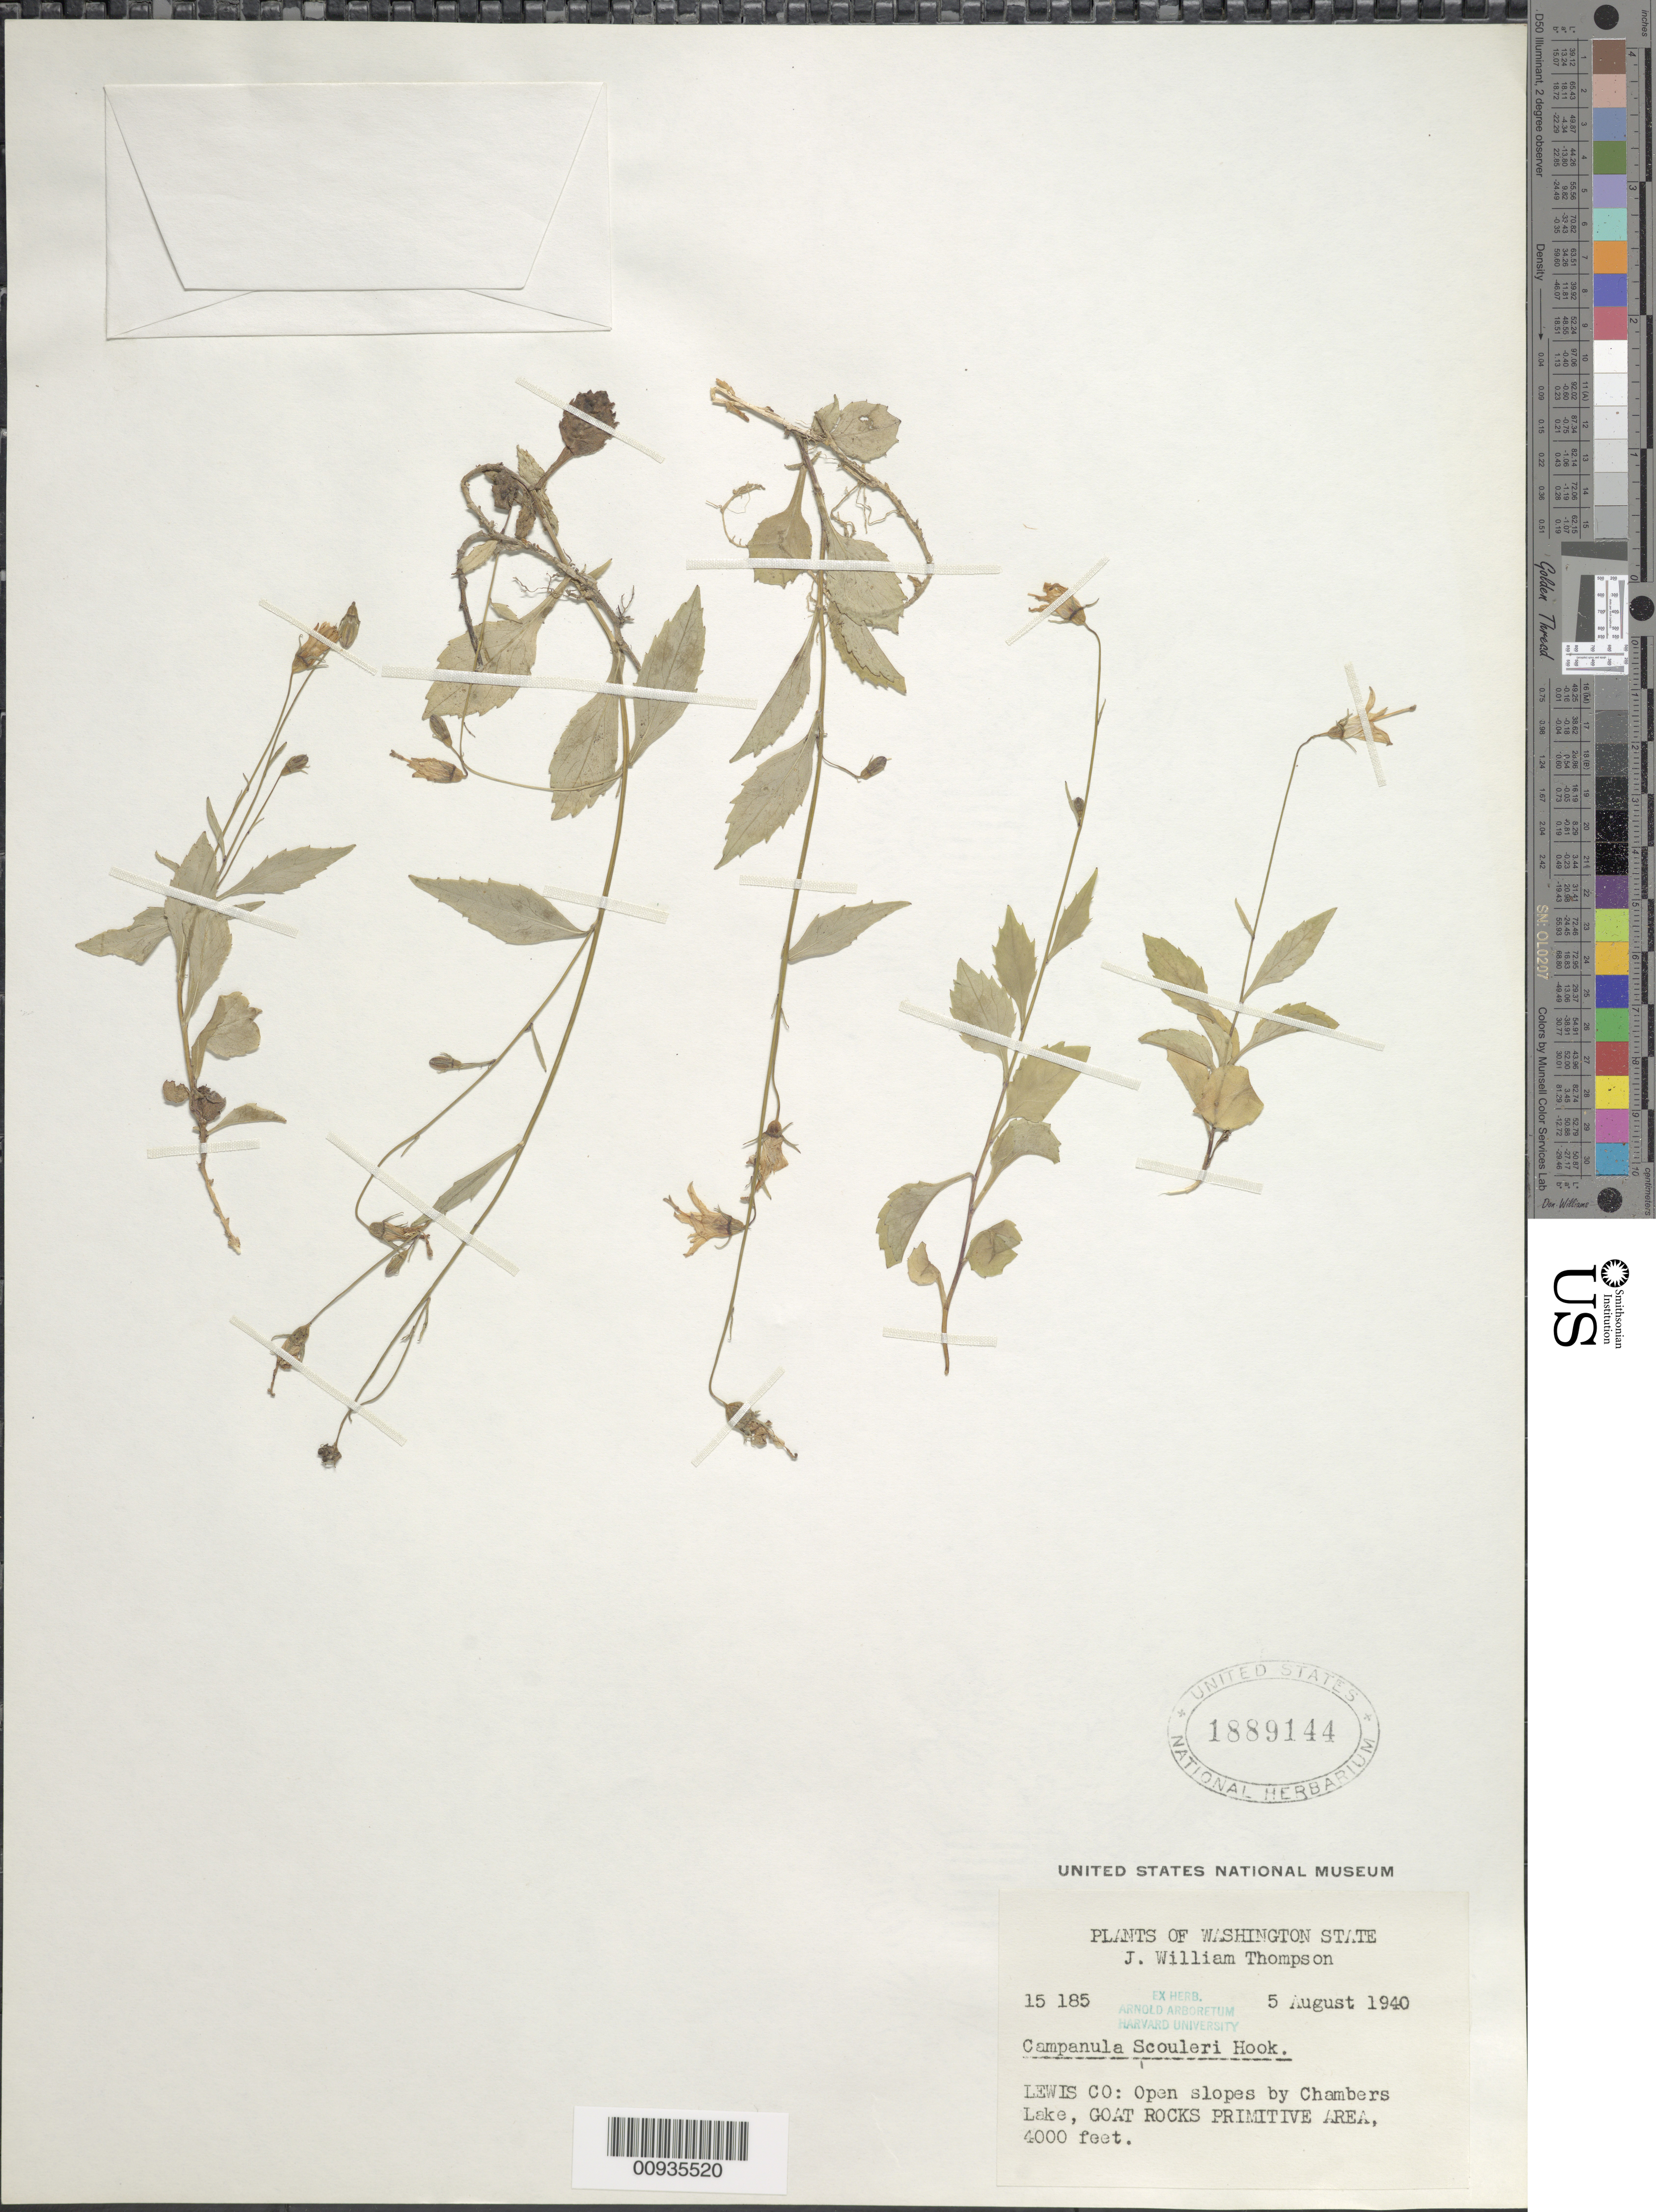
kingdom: Plantae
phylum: Tracheophyta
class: Magnoliopsida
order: Asterales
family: Campanulaceae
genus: Campanula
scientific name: Campanula scouleri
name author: Hook.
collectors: J. W. Thompson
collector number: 15185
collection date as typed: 05 Aug 1940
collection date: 1940-08-05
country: United States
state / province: Washington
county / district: Lewis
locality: Chambers Lake, Goat Rocks Primitive Area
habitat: open slopes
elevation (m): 1219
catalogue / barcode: US 1889144